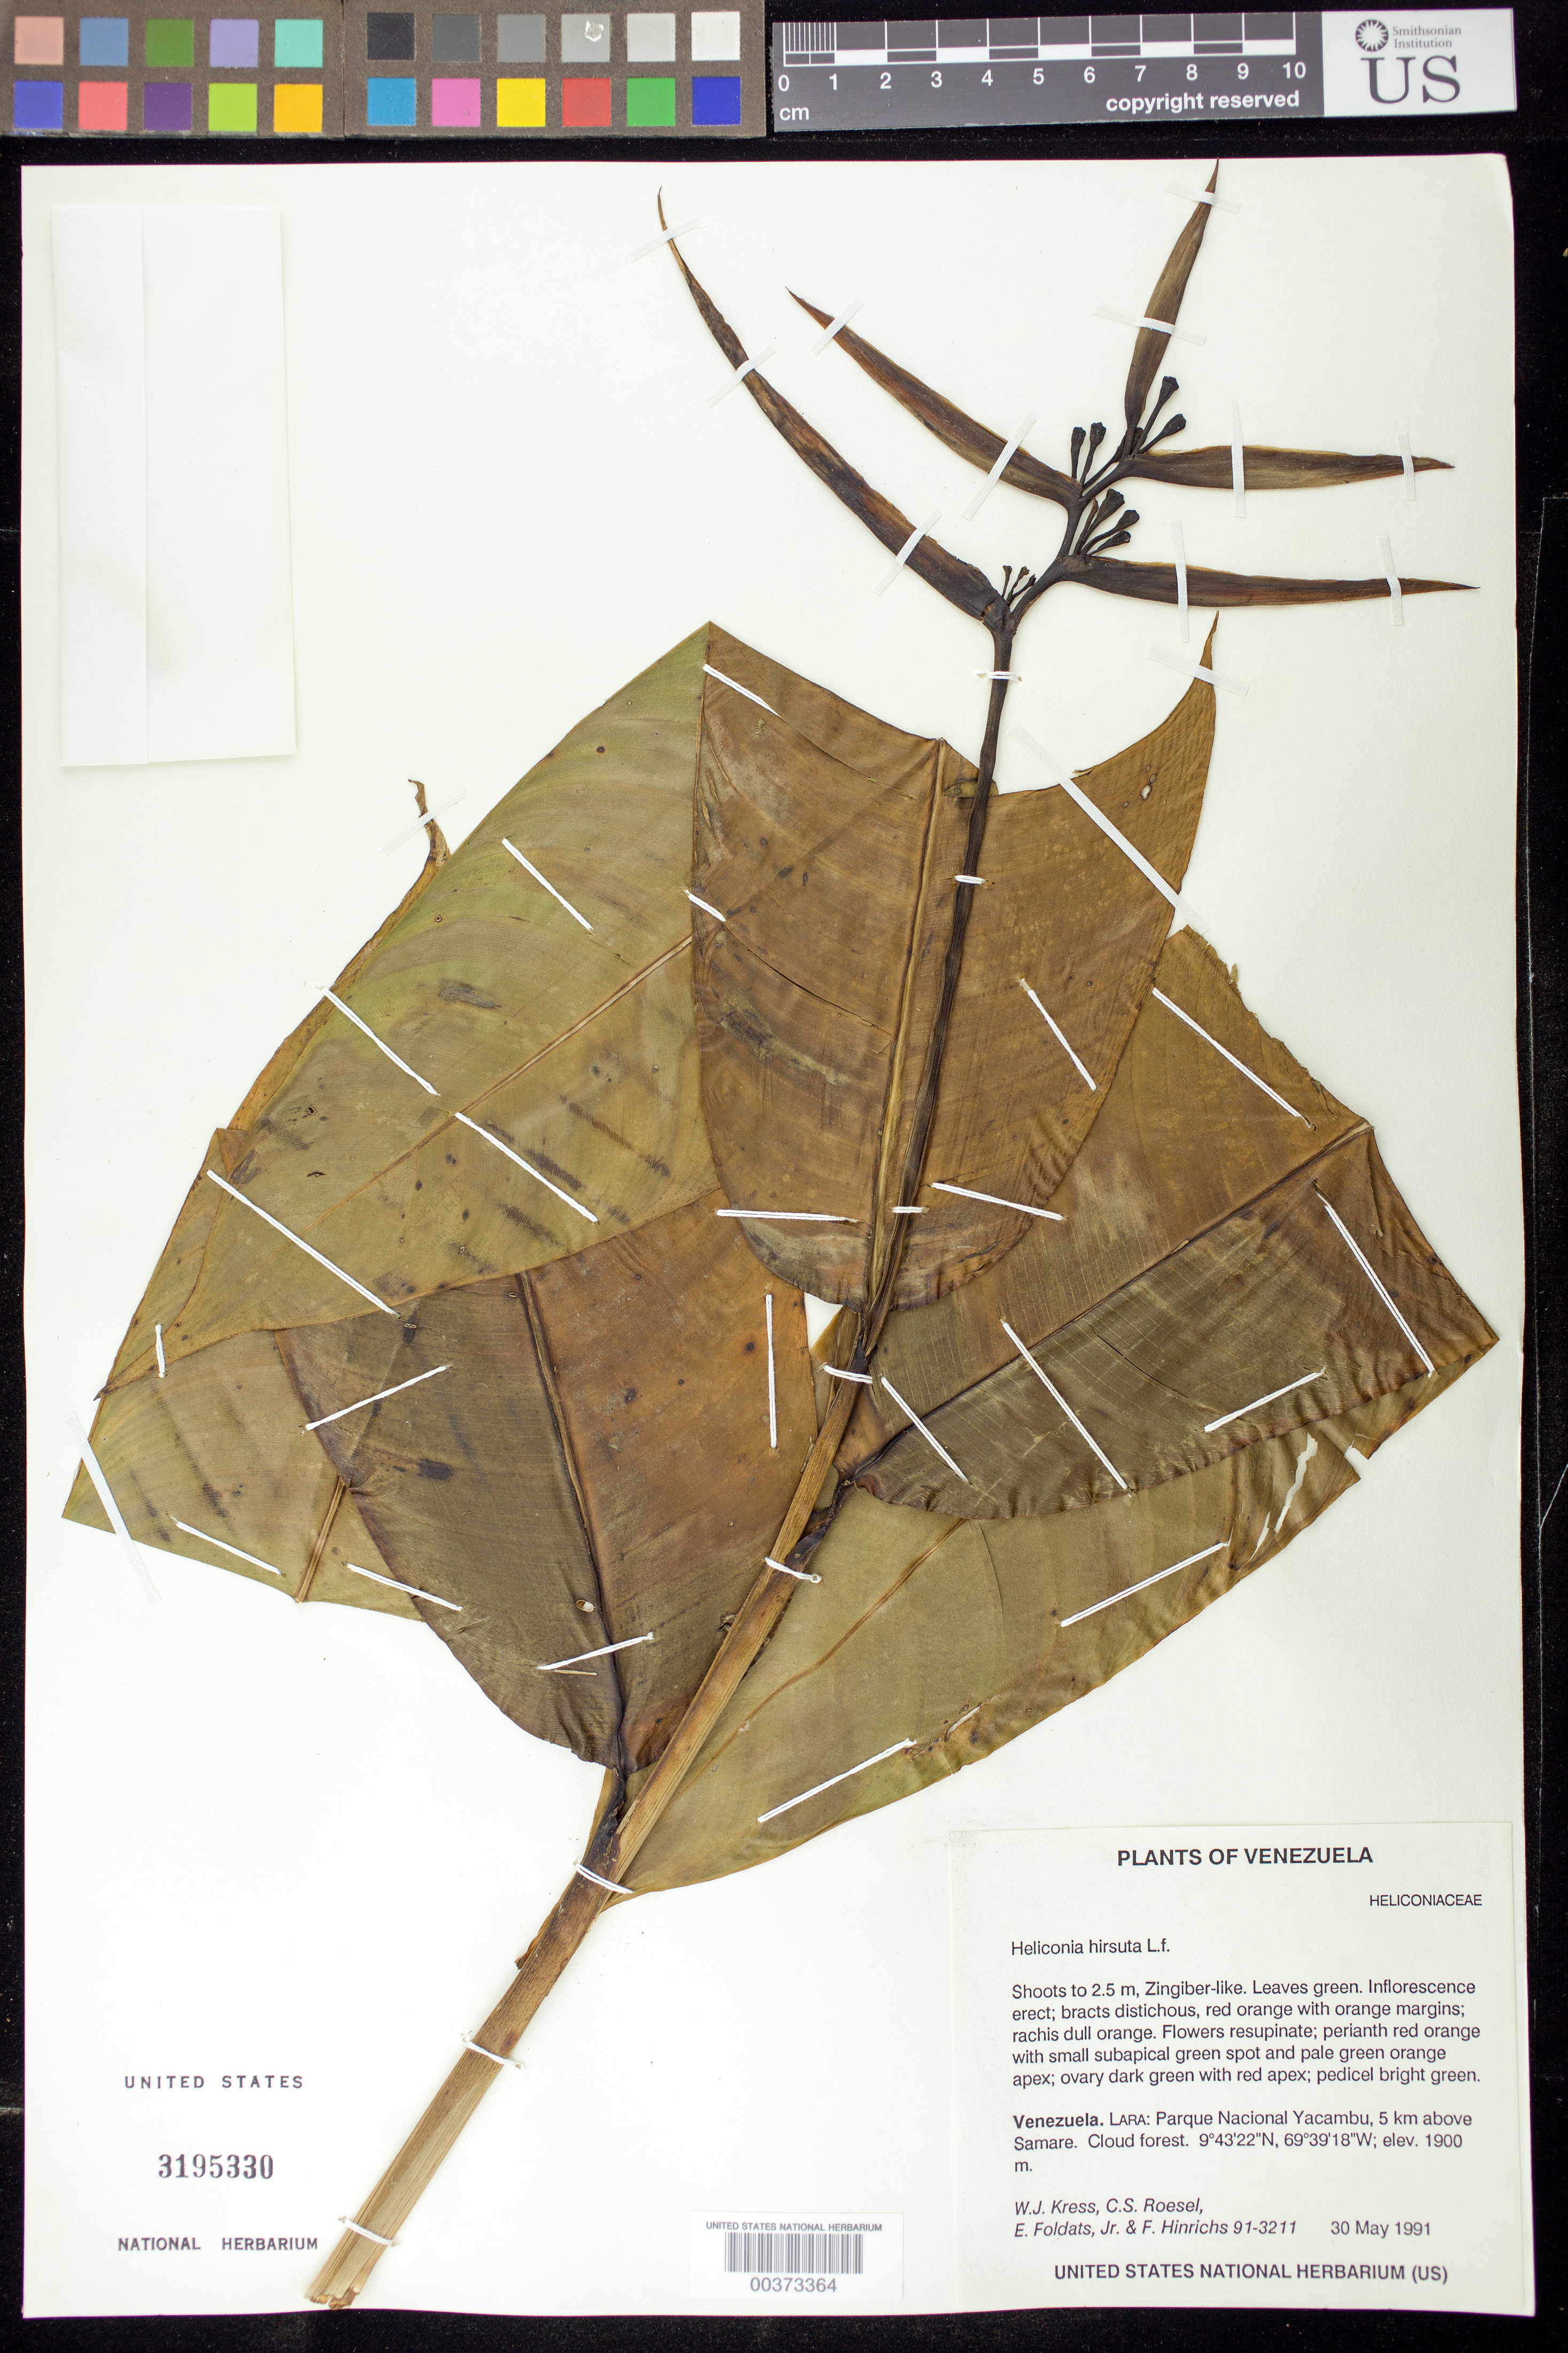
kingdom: Plantae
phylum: Tracheophyta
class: Liliopsida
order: Zingiberales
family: Heliconiaceae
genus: Heliconia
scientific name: Heliconia hirsuta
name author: L. f.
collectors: W. J. Kress, C. S. Roesel, E. Foldats & F. Hinrichs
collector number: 91-3211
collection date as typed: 30 May 1991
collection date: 1991-05-30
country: Venezuela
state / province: Lara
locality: Parque nacional yacambu, 5 km above samare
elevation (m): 1900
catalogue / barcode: US 3195330